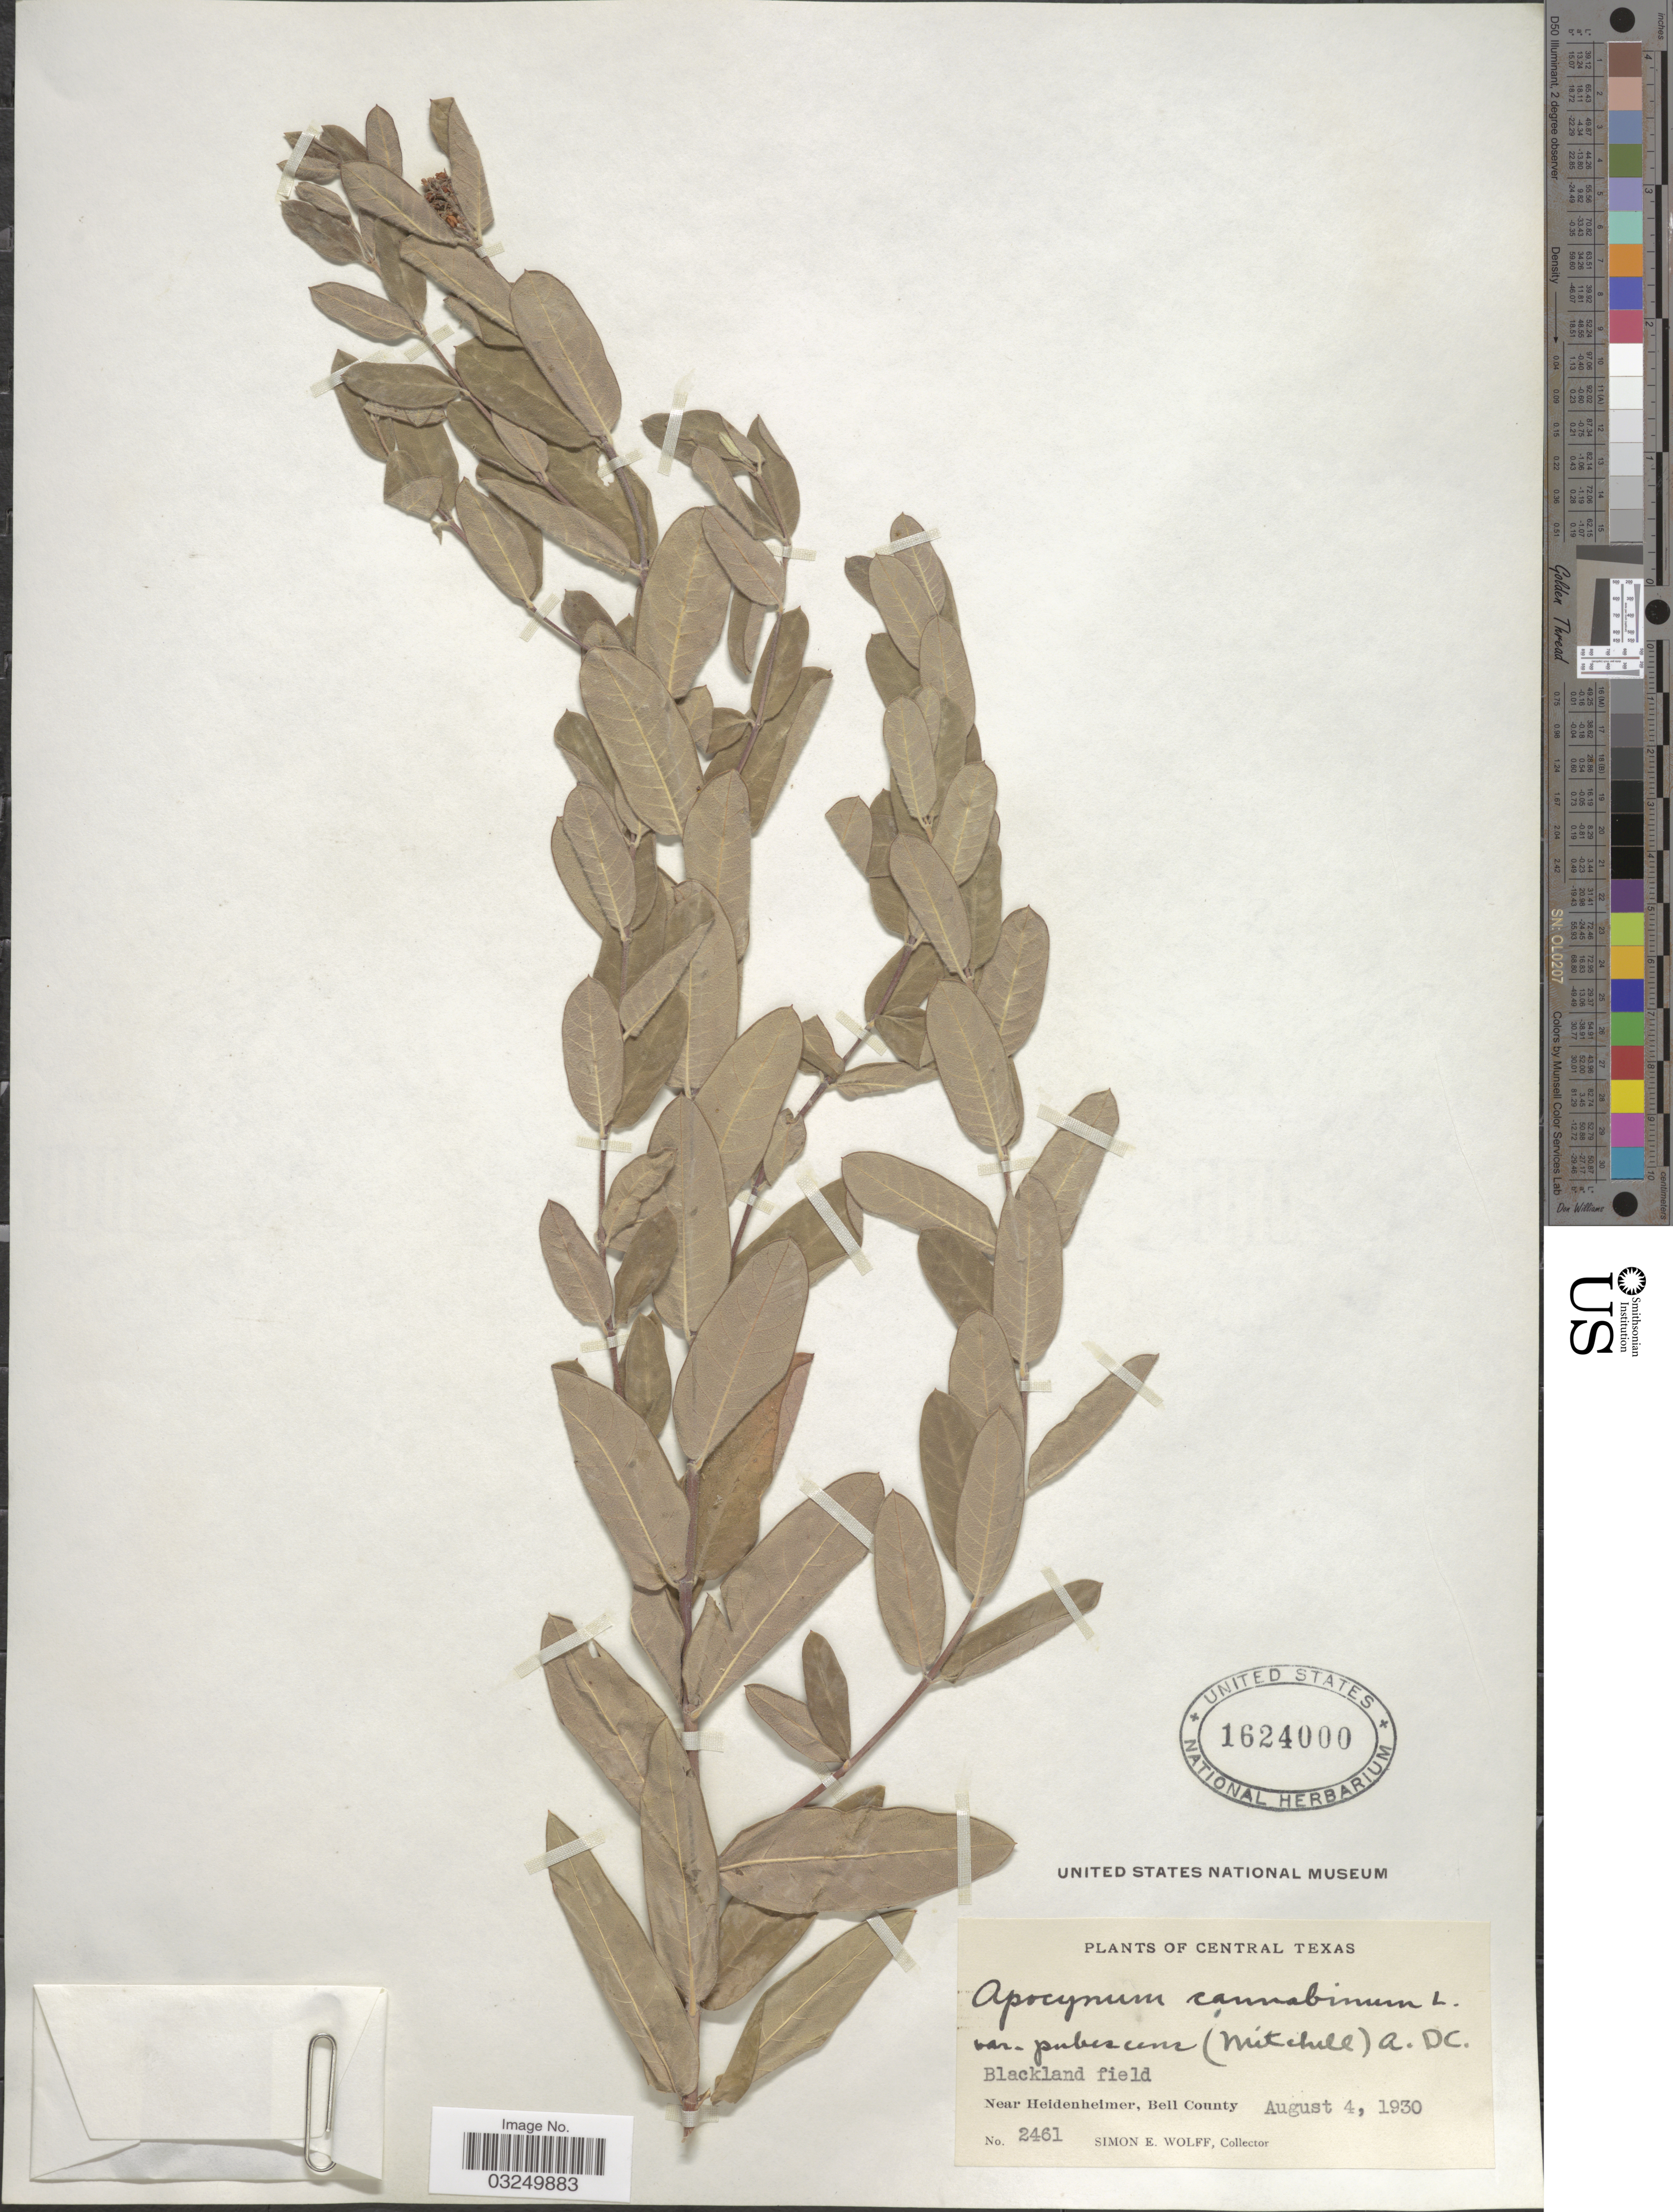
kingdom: Plantae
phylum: Tracheophyta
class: Magnoliopsida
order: Gentianales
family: Apocynaceae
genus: Apocynum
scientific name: Apocynum cannabinum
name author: L.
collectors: S. E. Wolff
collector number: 2461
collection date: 1930-08-04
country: United States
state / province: Texas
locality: Central Texas. Blackland field. Near Heidenheimer, Bell County.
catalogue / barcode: US 1624000